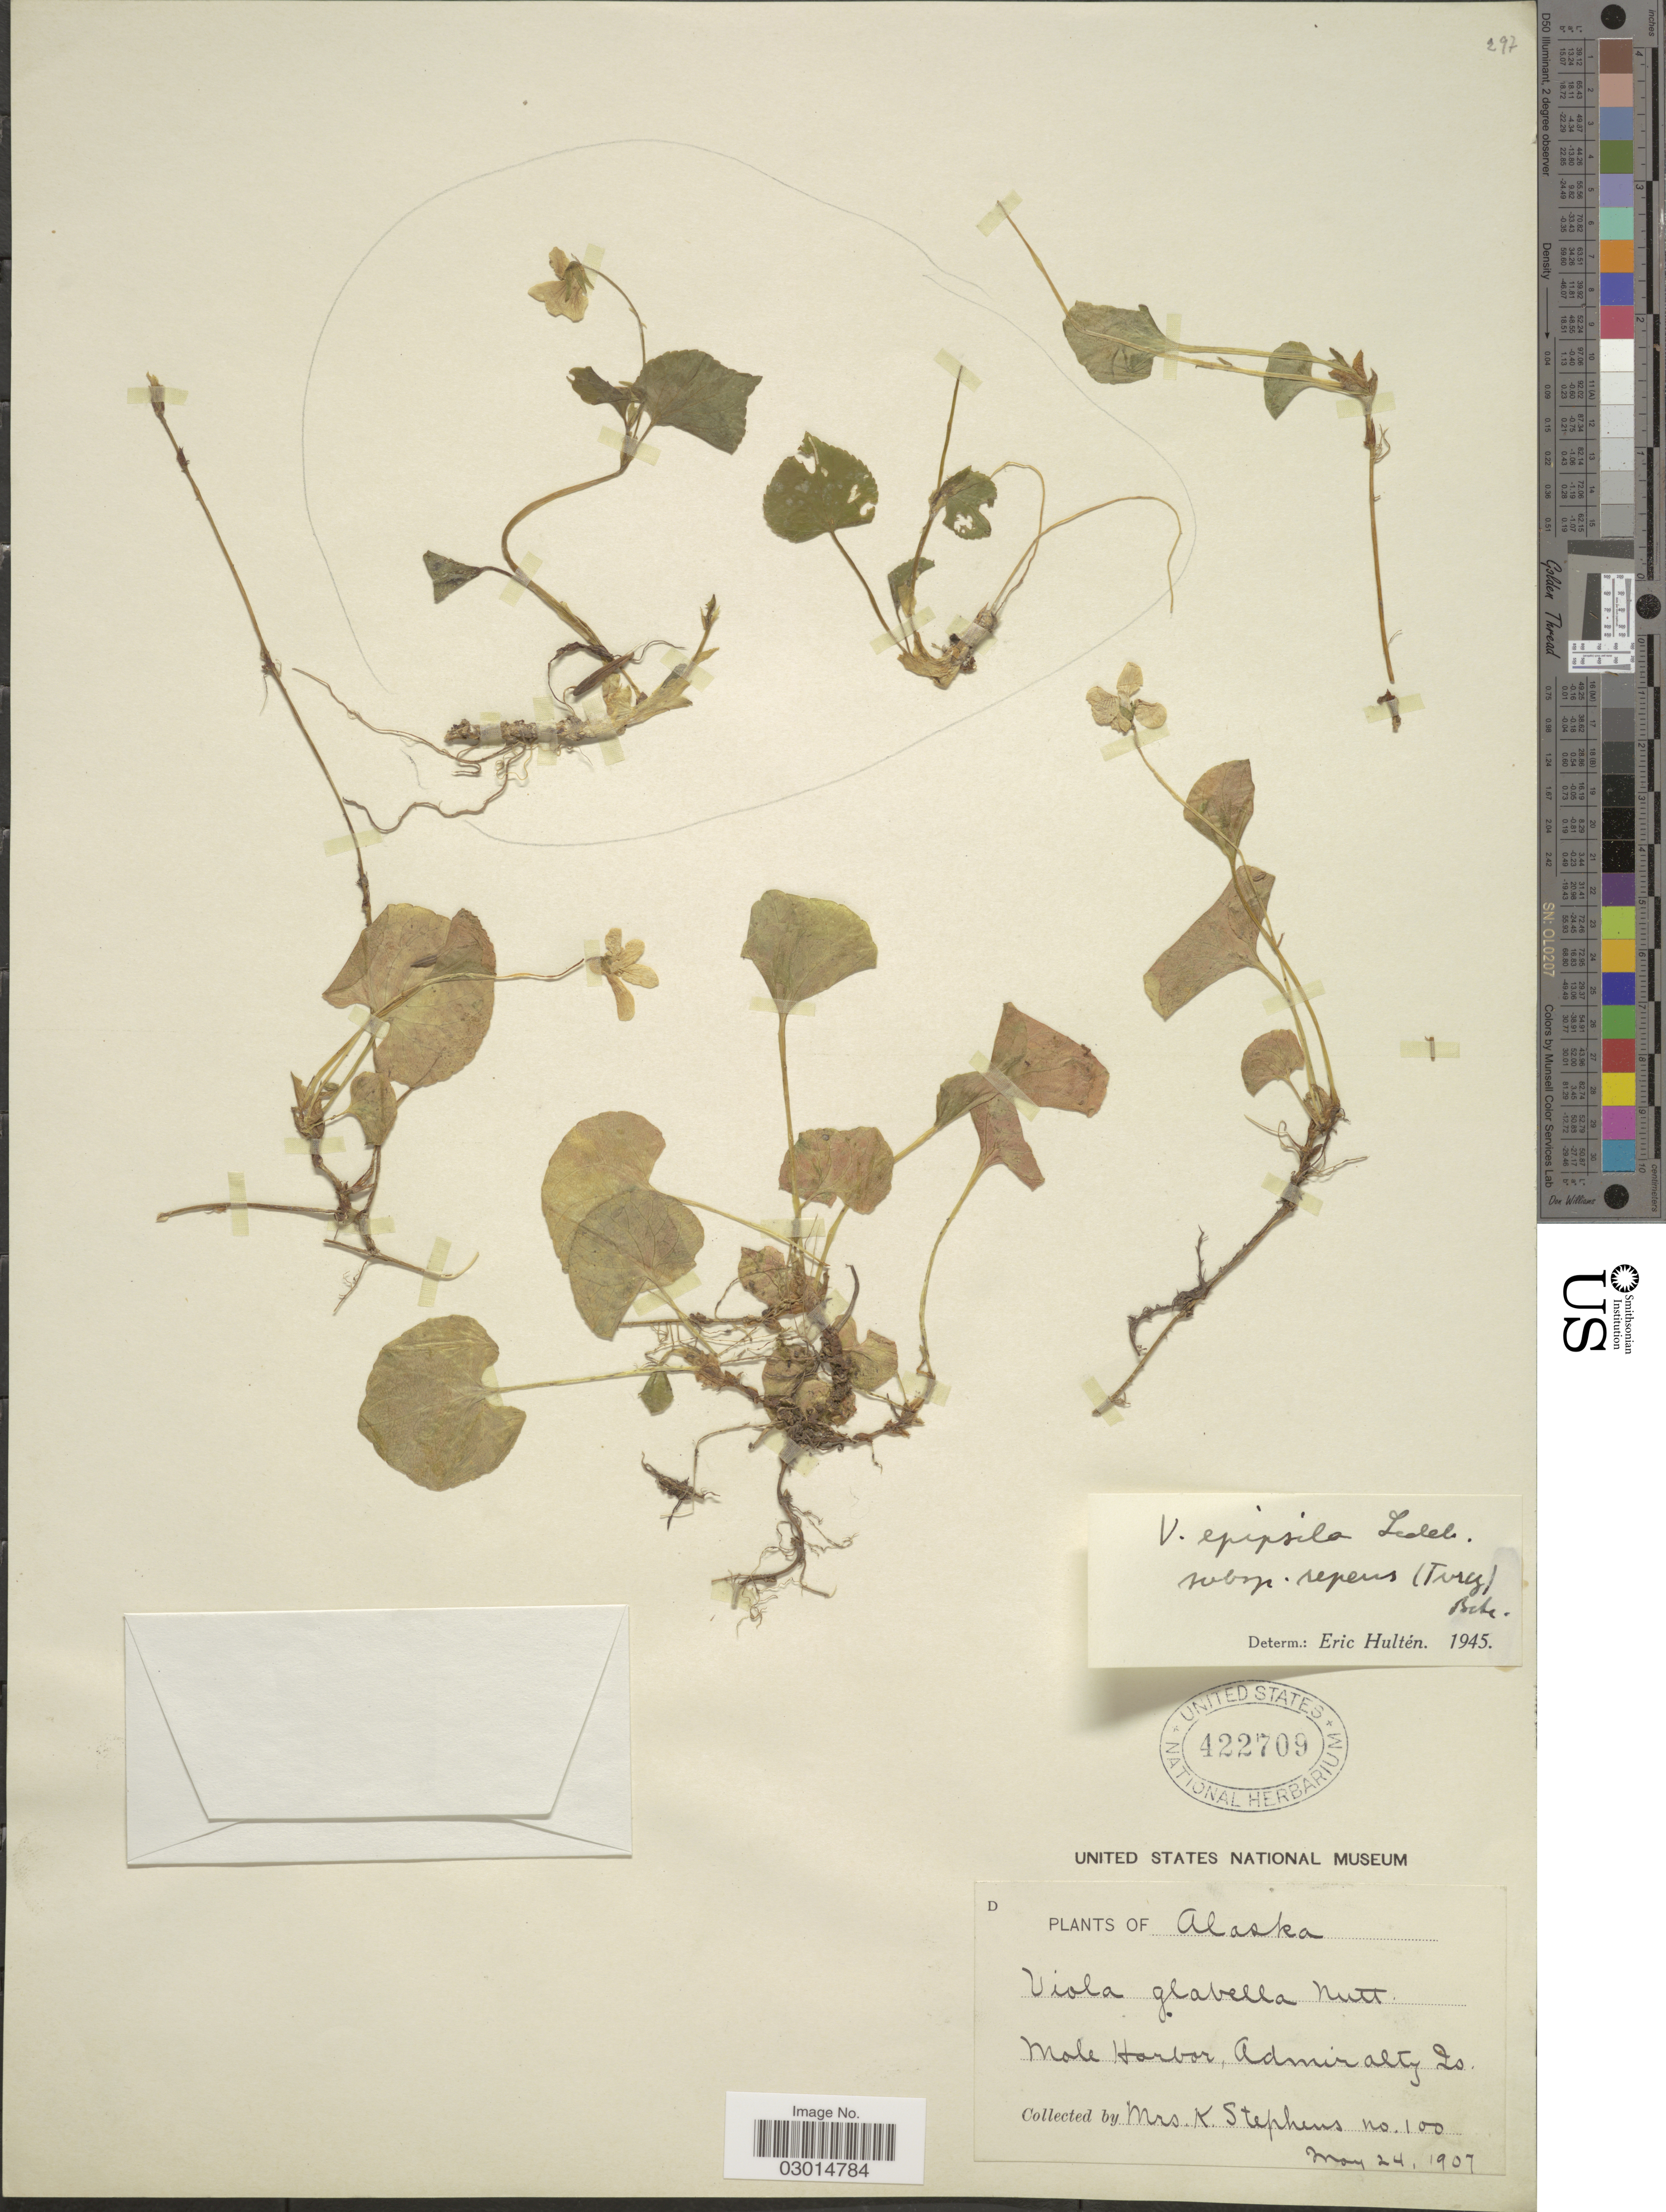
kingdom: Plantae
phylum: Tracheophyta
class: Magnoliopsida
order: Malpighiales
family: Violaceae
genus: Viola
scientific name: Viola epipsila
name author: Ledeb.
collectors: K. Stephens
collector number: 100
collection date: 1907-05-24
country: United States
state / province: Alaska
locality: Mole Harbor, Admiralty Is.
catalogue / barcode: US 422709